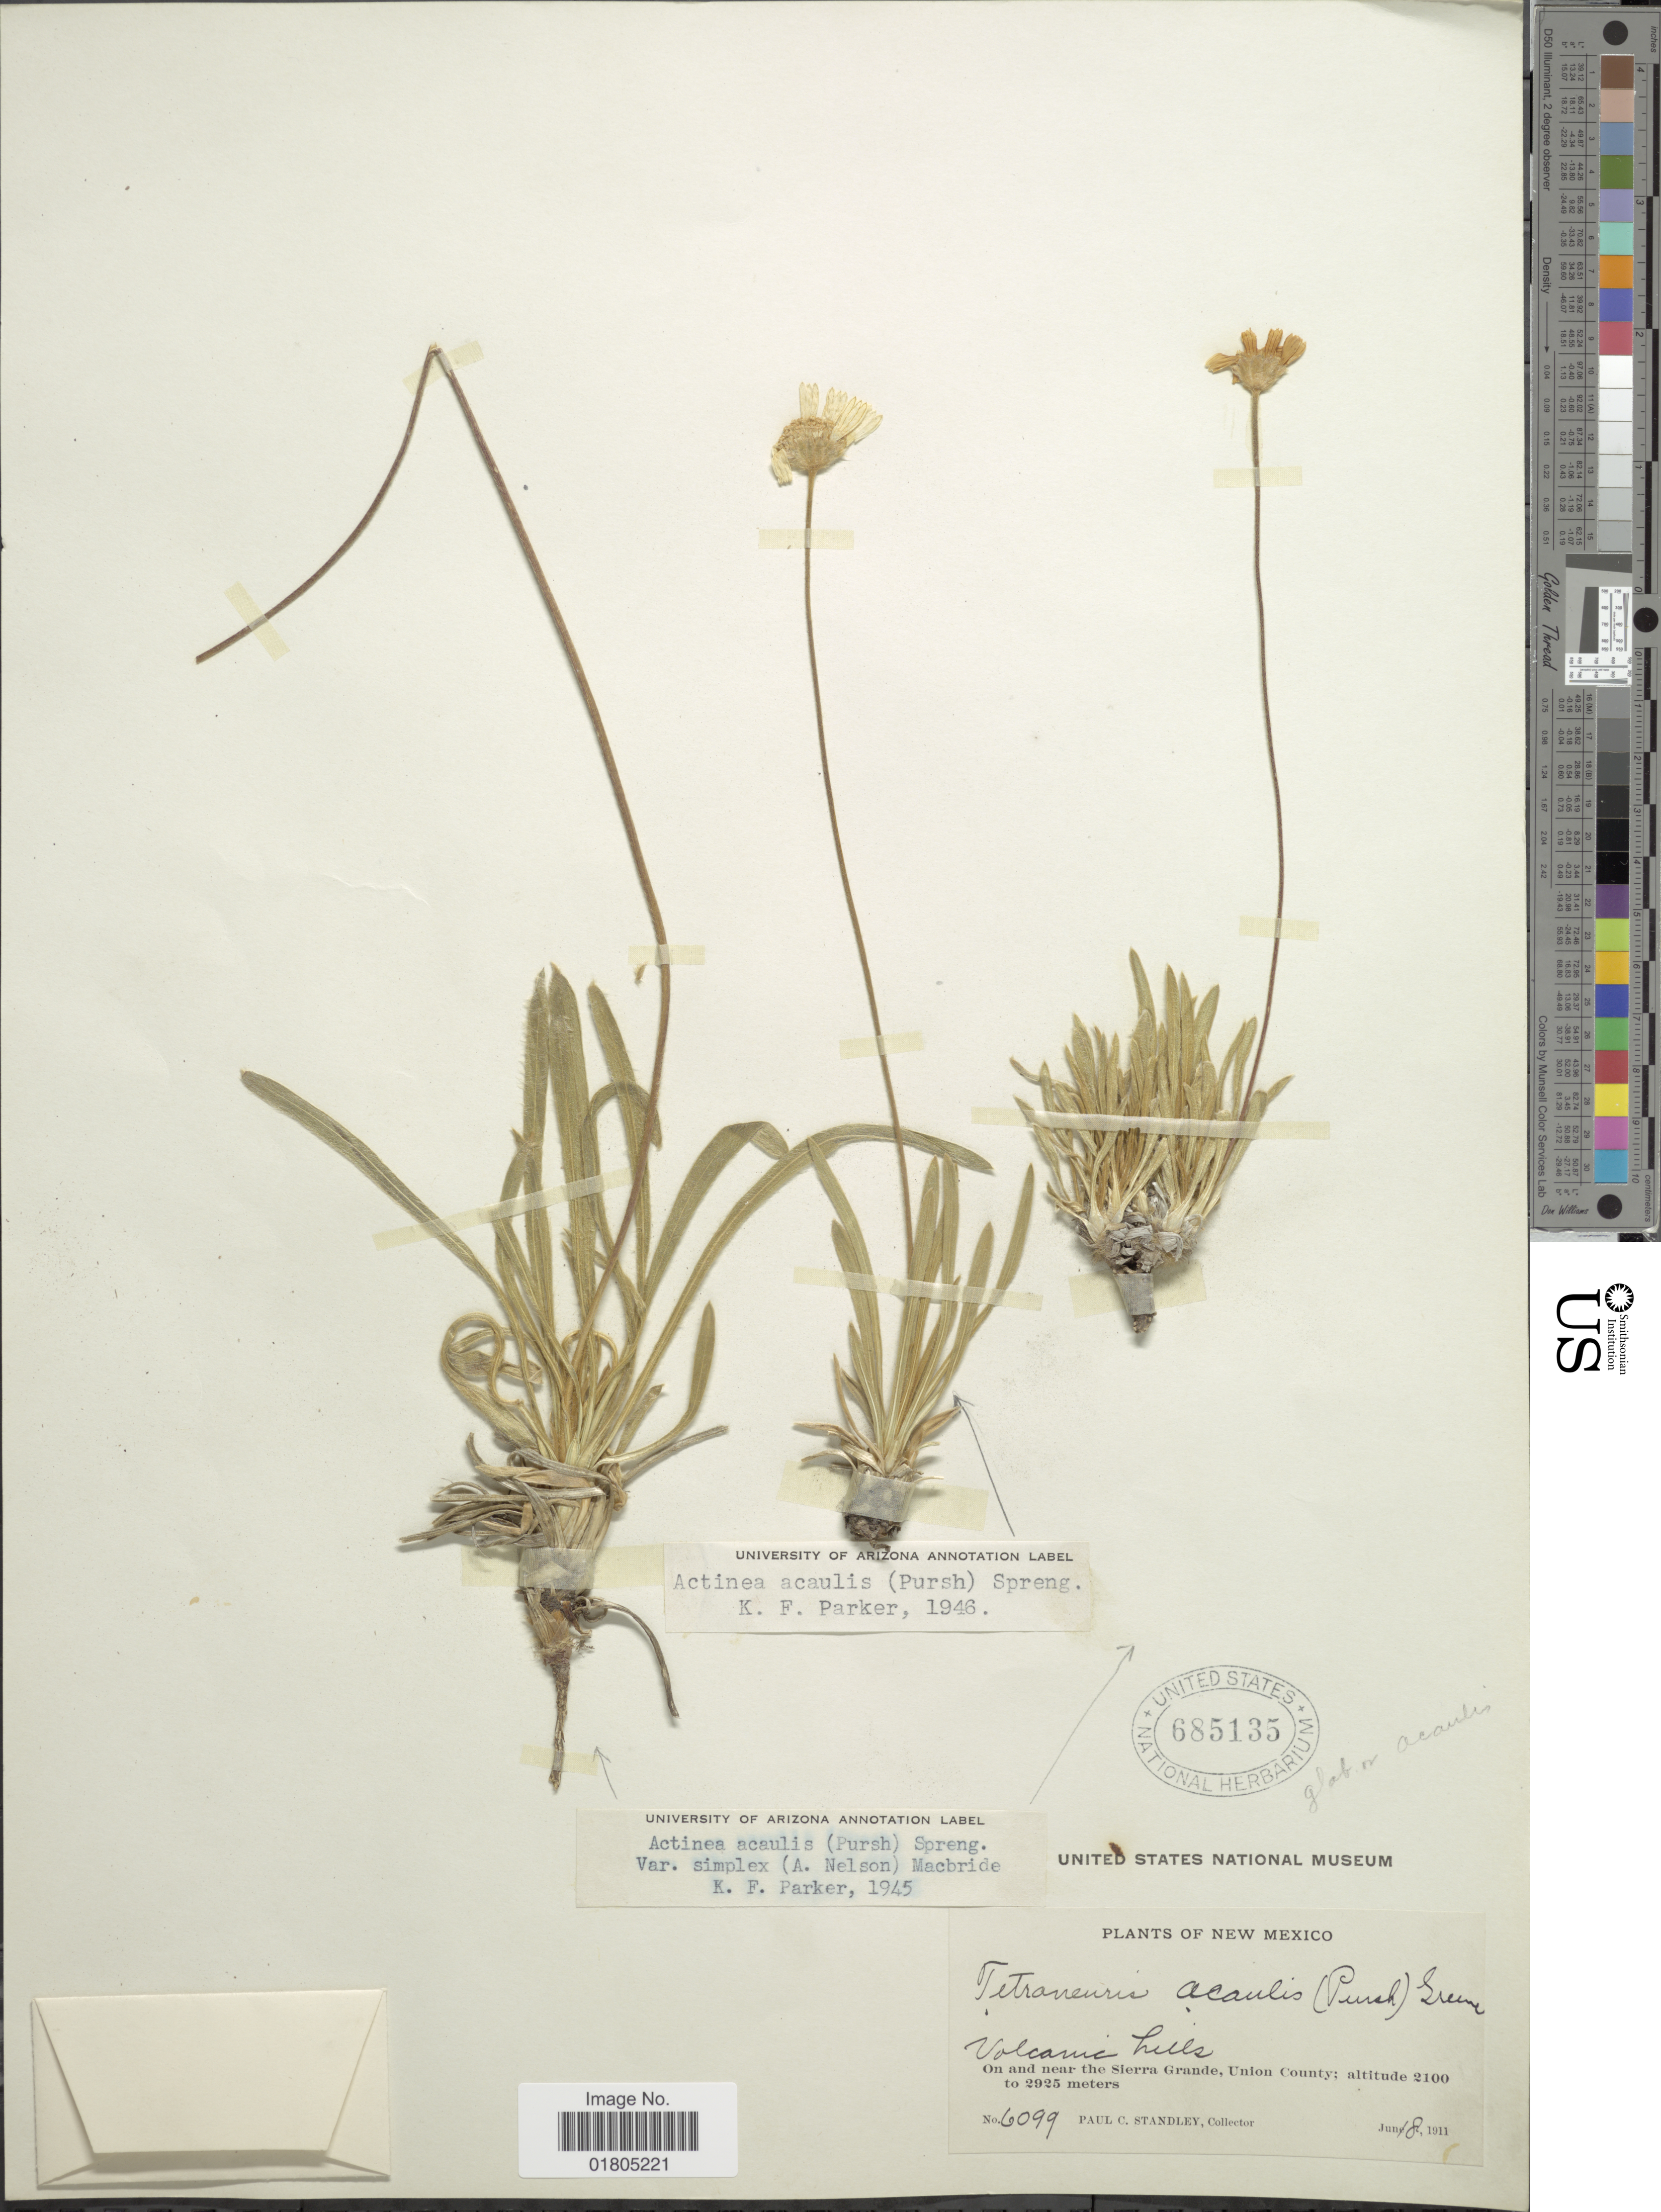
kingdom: Plantae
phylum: Tracheophyta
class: Magnoliopsida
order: Asterales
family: Asteraceae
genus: Actinea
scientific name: Actinea acaulis var. simplex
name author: (A. Nelson) J.F. Macbr.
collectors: P. C. Standley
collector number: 6099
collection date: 1911-06-18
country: United States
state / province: New Mexico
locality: Volcanic hills, On and near the Sierra Grande, Union County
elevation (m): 2100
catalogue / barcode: US 685135